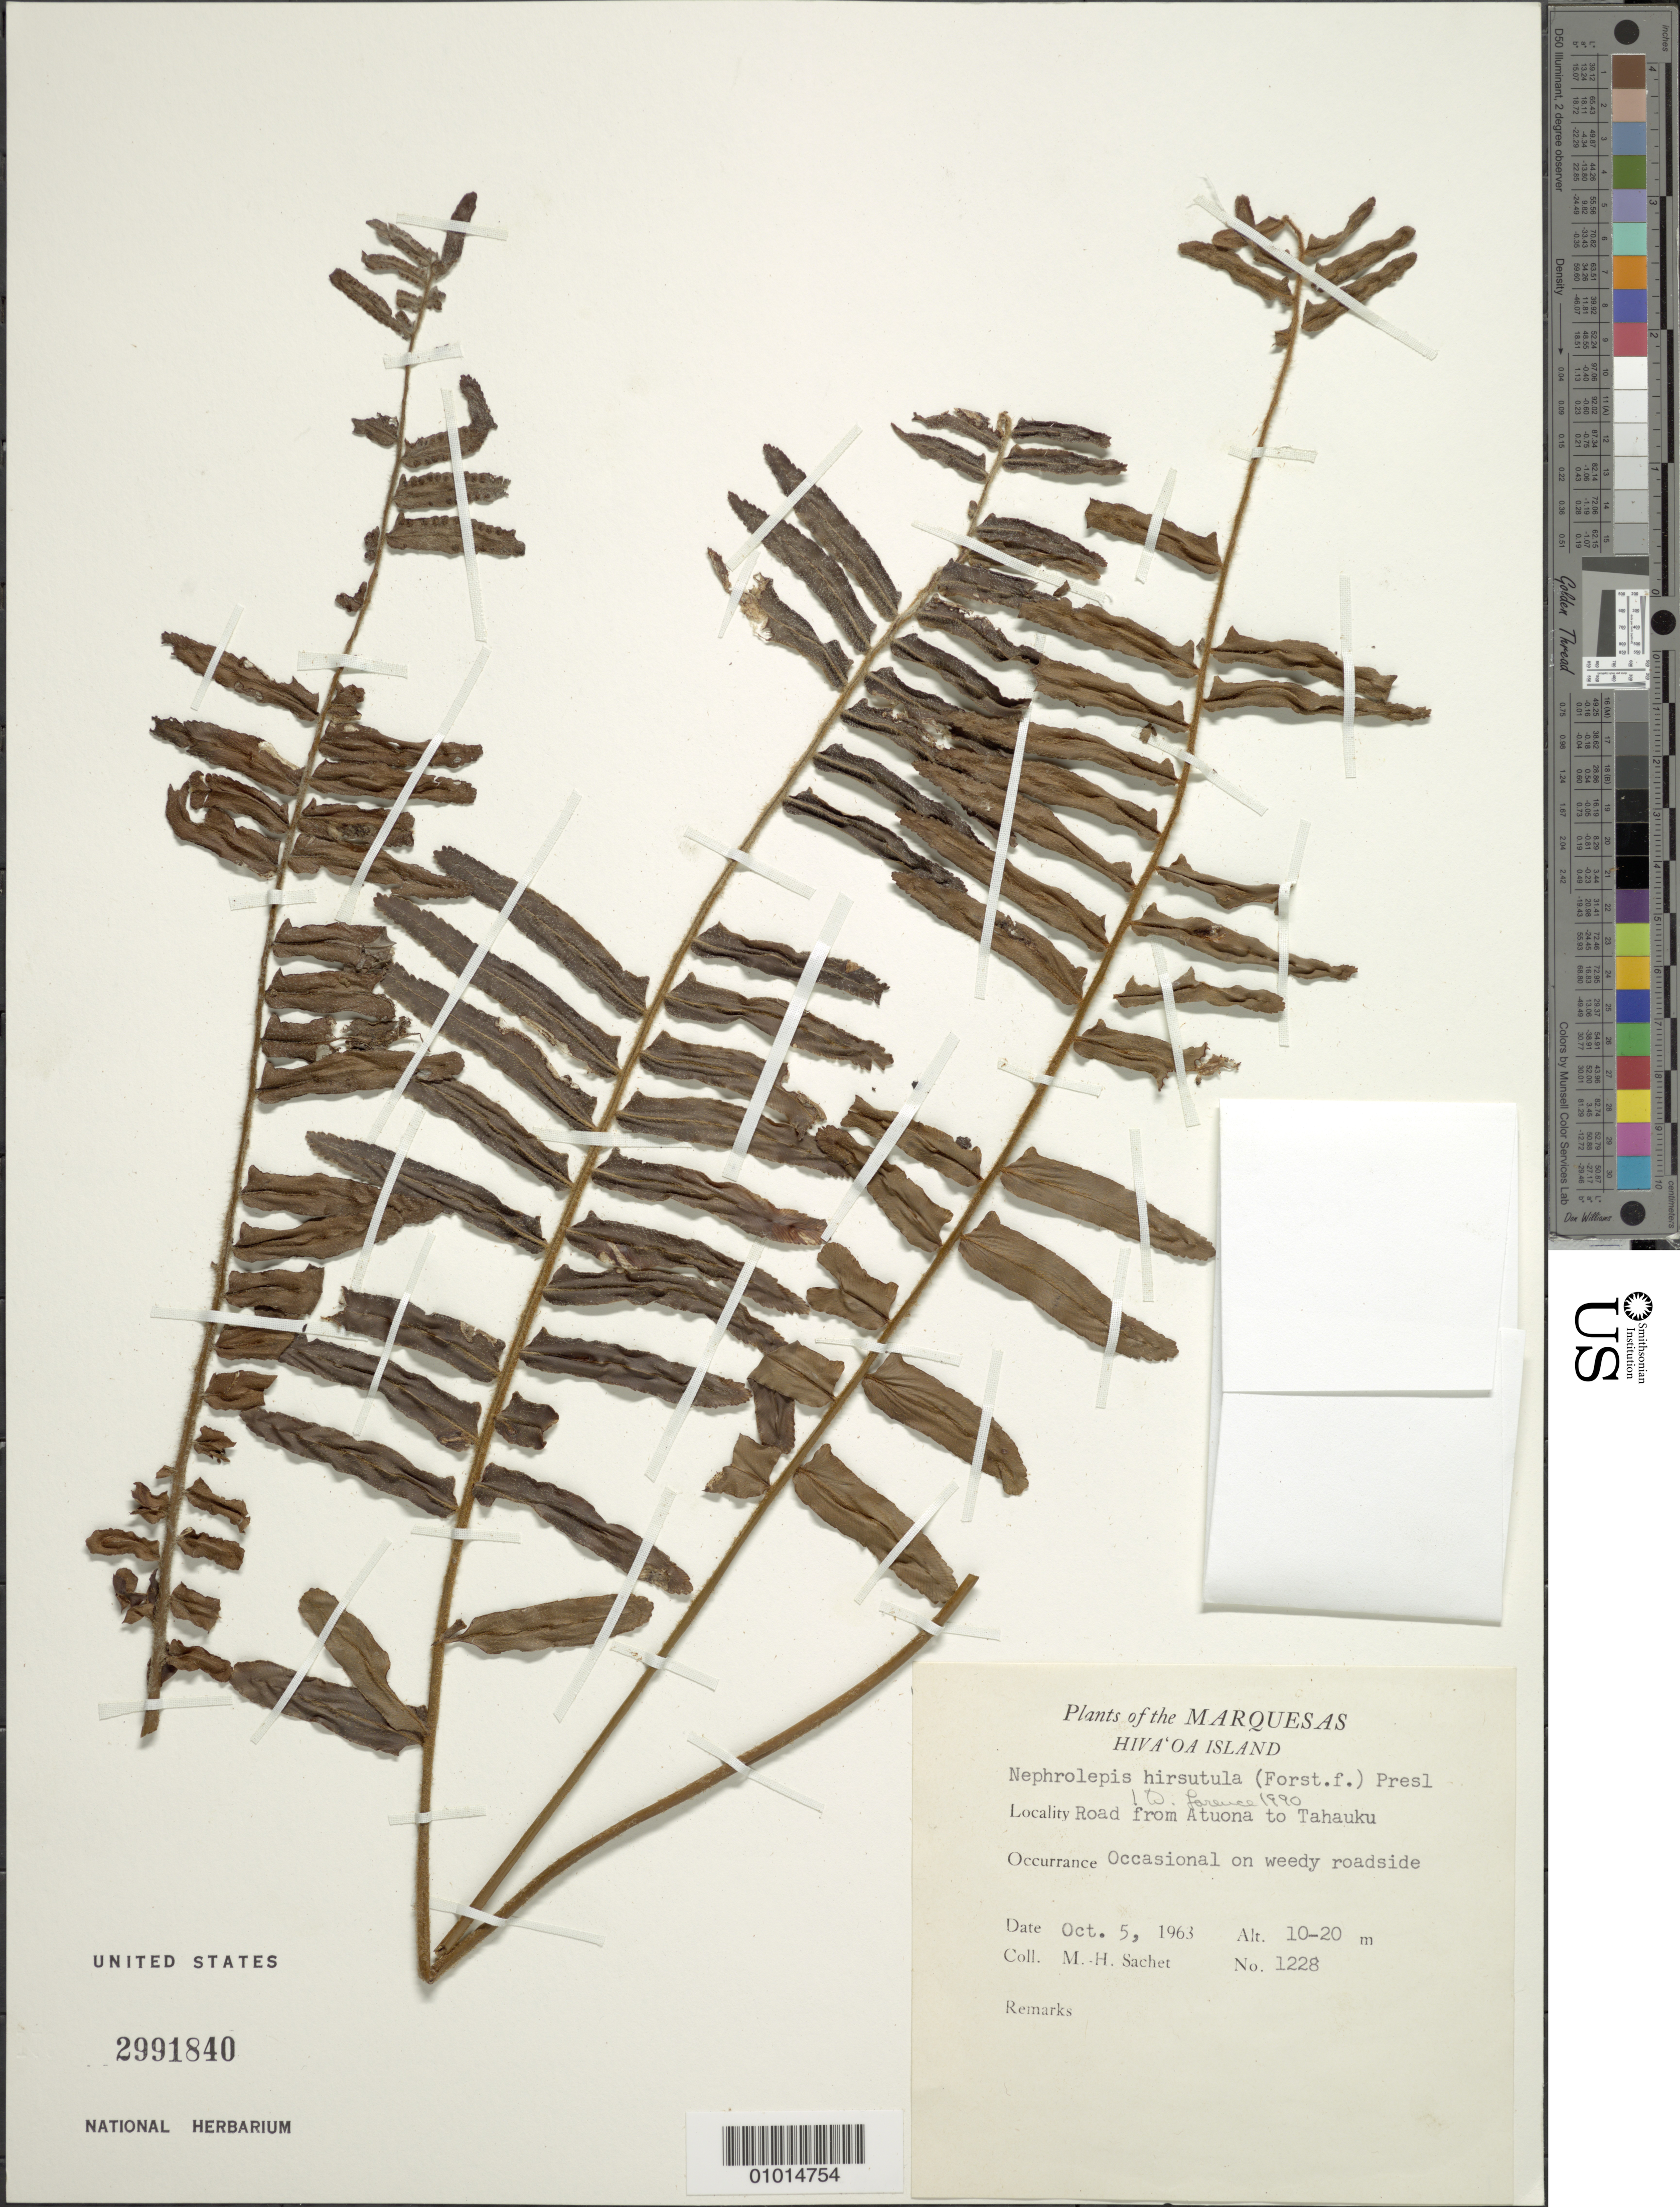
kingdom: Plantae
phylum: Tracheophyta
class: Polypodiopsida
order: Polypodiales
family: Nephrolepidaceae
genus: Nephrolepis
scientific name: Nephrolepis hirsutula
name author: (G. Forst.) C. Presl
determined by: Lorence, David H., (PTBG), National Tropical Botanical Garden (UNITED STATES)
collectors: M.-H. Sachet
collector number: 1228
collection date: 1963-10-05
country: French Polynesia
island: Hiva Oa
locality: Road from Atuona to Tahauku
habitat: Occasional on weedy roadside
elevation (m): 10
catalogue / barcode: US 2991840